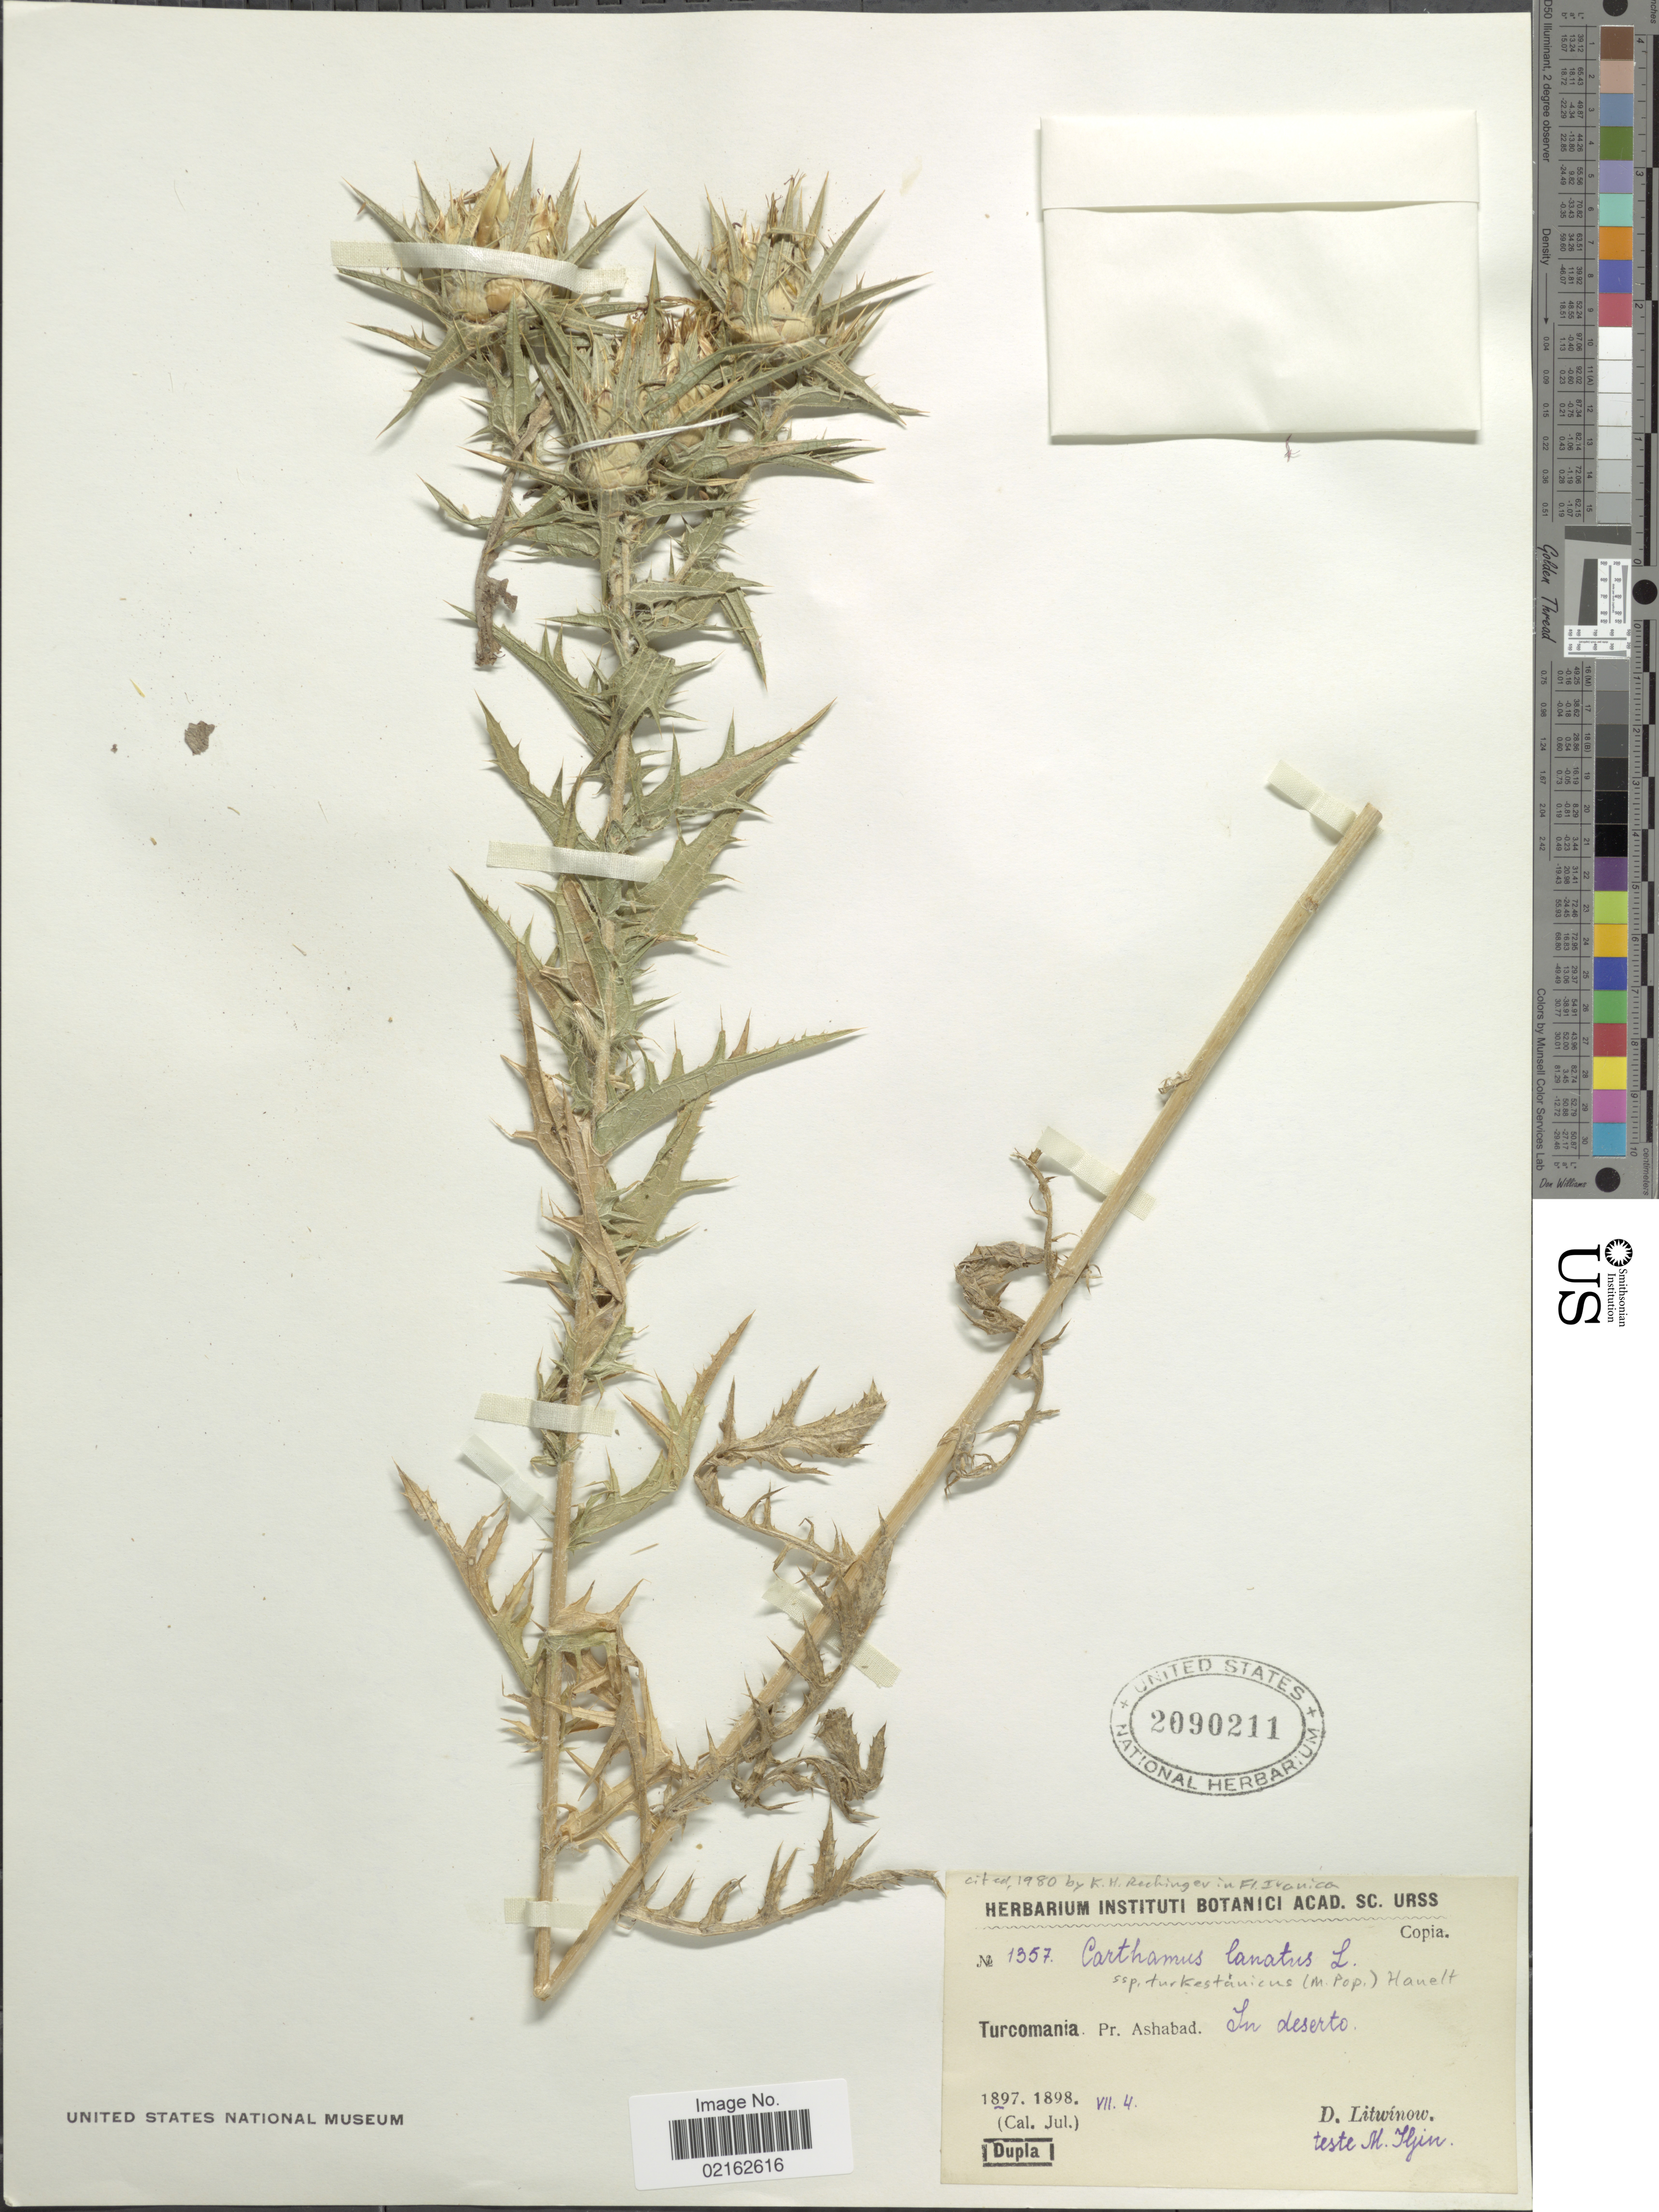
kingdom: Plantae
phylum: Tracheophyta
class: Magnoliopsida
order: Asterales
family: Asteraceae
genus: Carthamus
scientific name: Carthamus lanatus var. turkestanicus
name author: (Popov) Hanelt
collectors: D. Litwinow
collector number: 1357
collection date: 1897-07-04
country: Turkmenistan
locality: Turcomania, Pr. Ashabad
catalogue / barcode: US 2090211